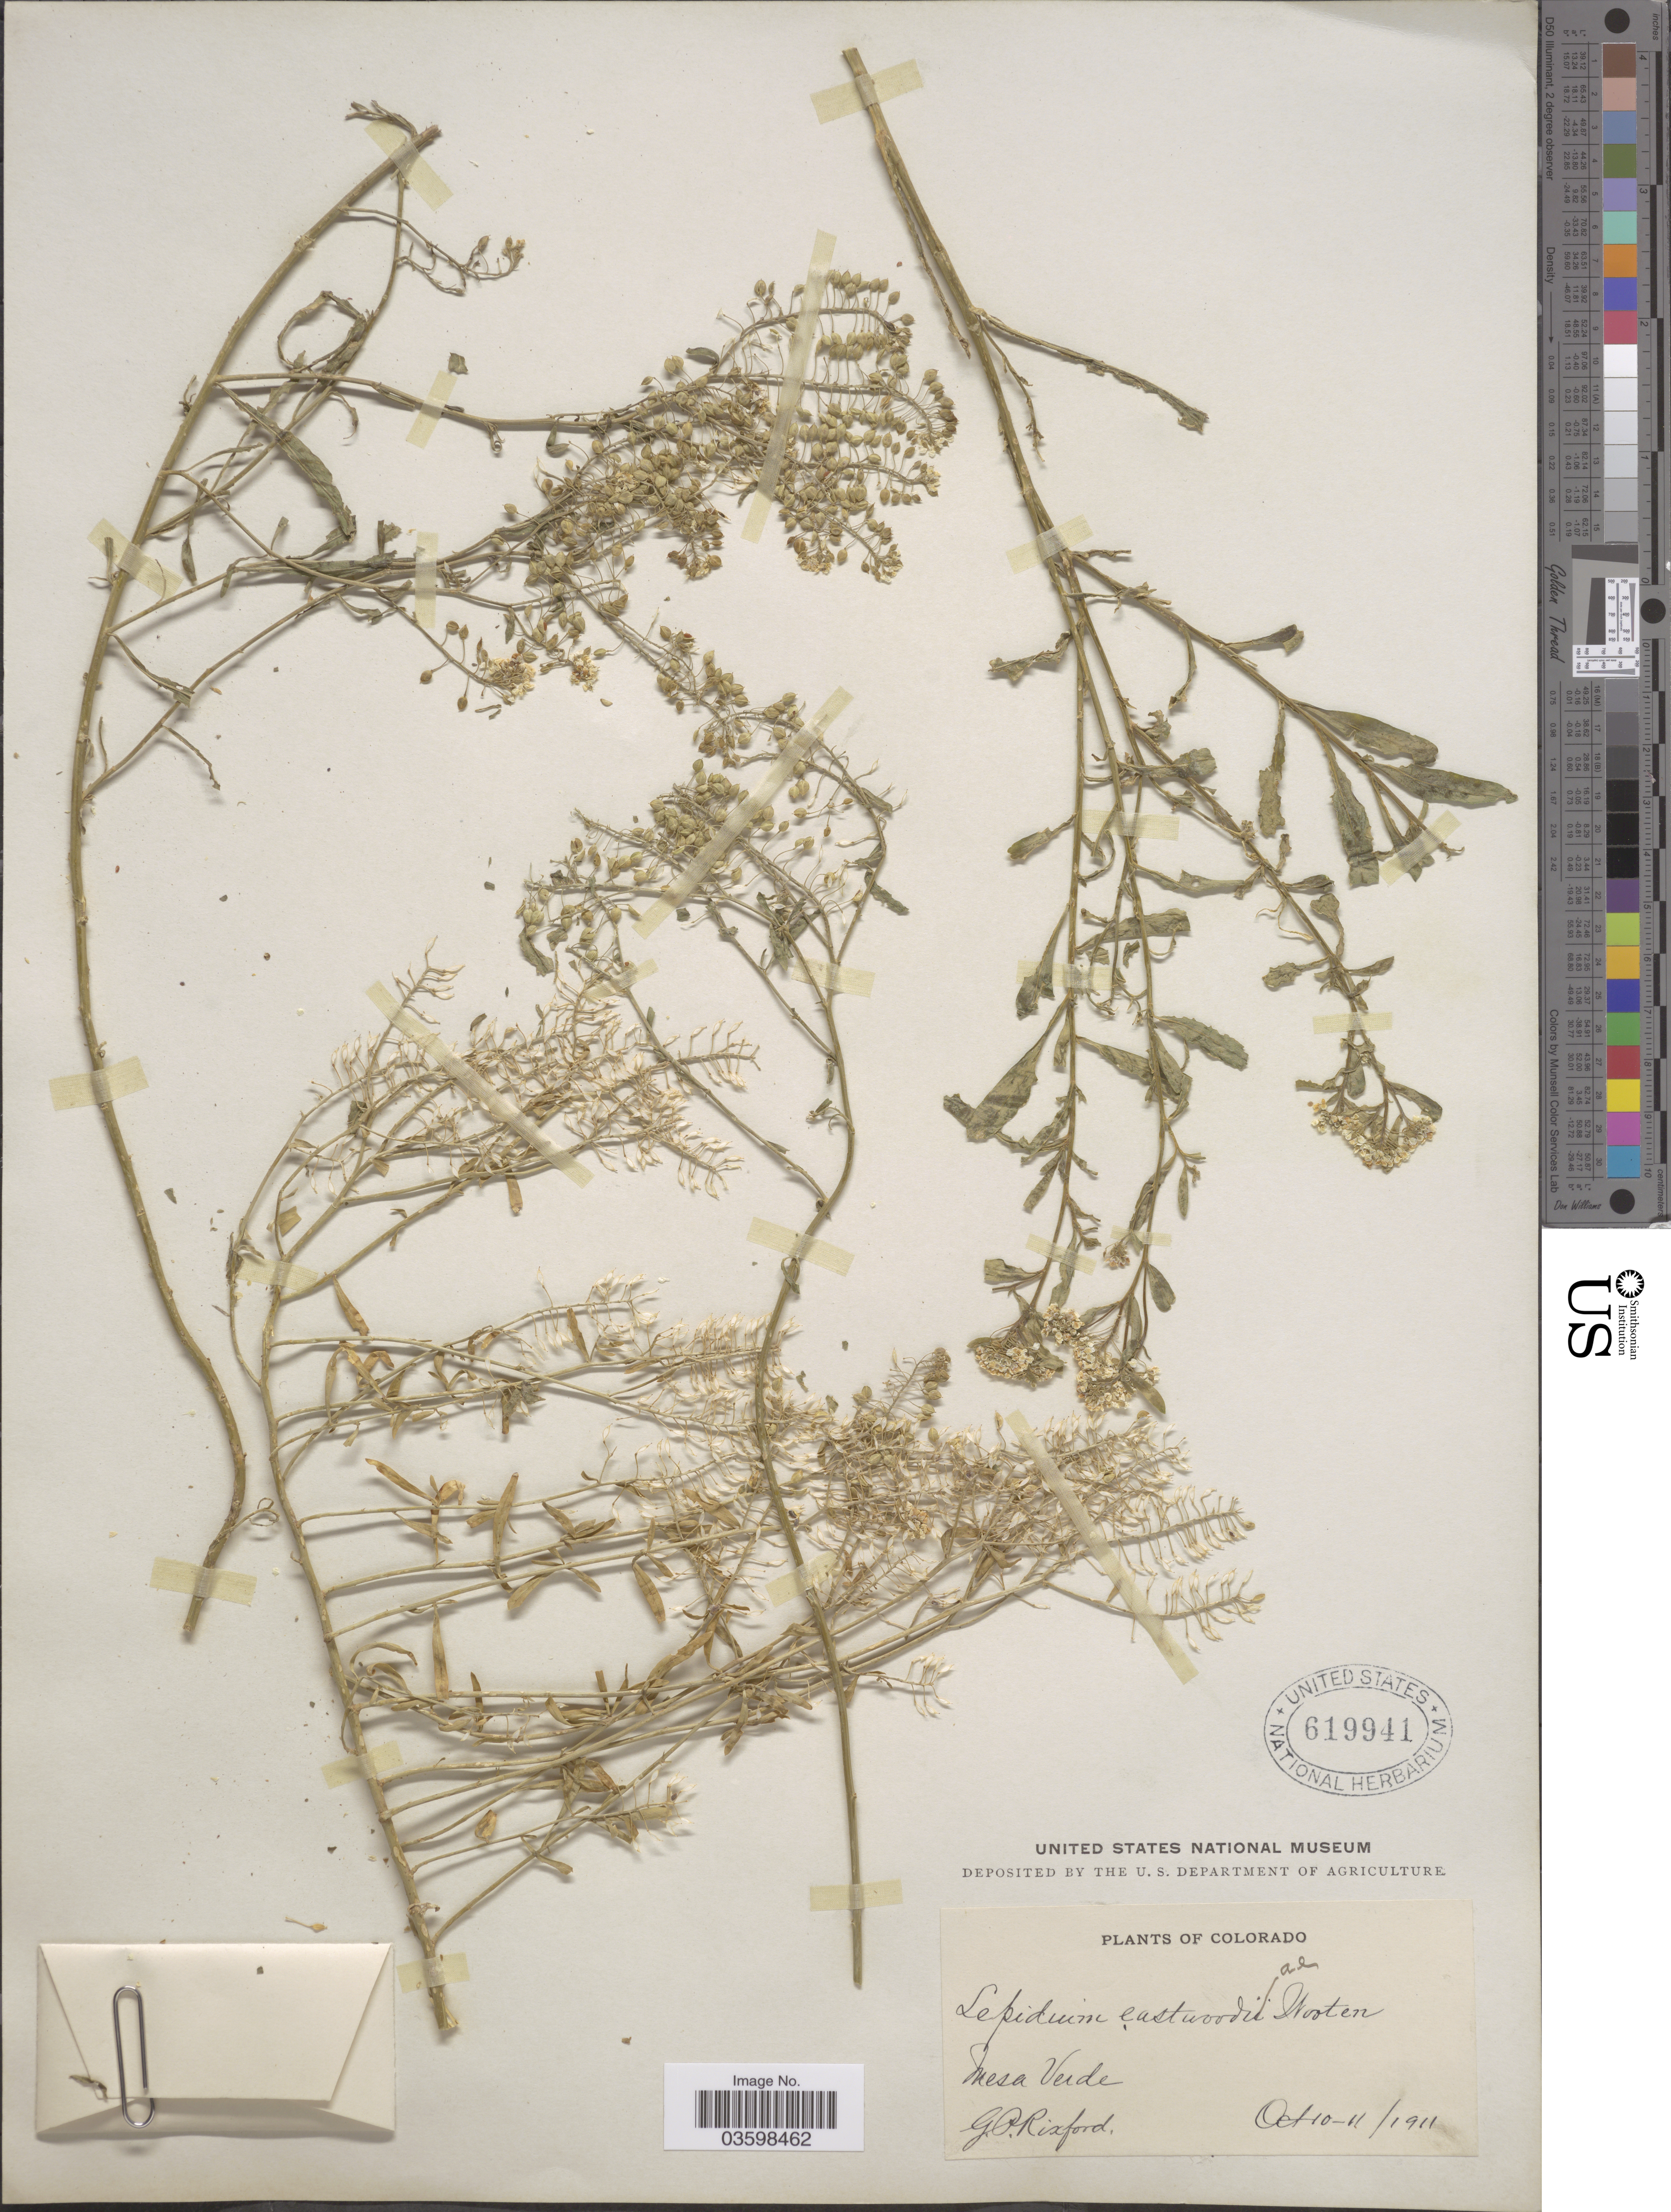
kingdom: Plantae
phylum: Tracheophyta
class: Magnoliopsida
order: Brassicales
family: Brassicaceae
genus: Lepidium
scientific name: Lepidium eastwoodiae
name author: Wooton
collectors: G. Rixford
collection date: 1911-10-10/1911-10-11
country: United States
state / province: Colorado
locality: Mesa Verde.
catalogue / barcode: US 619941